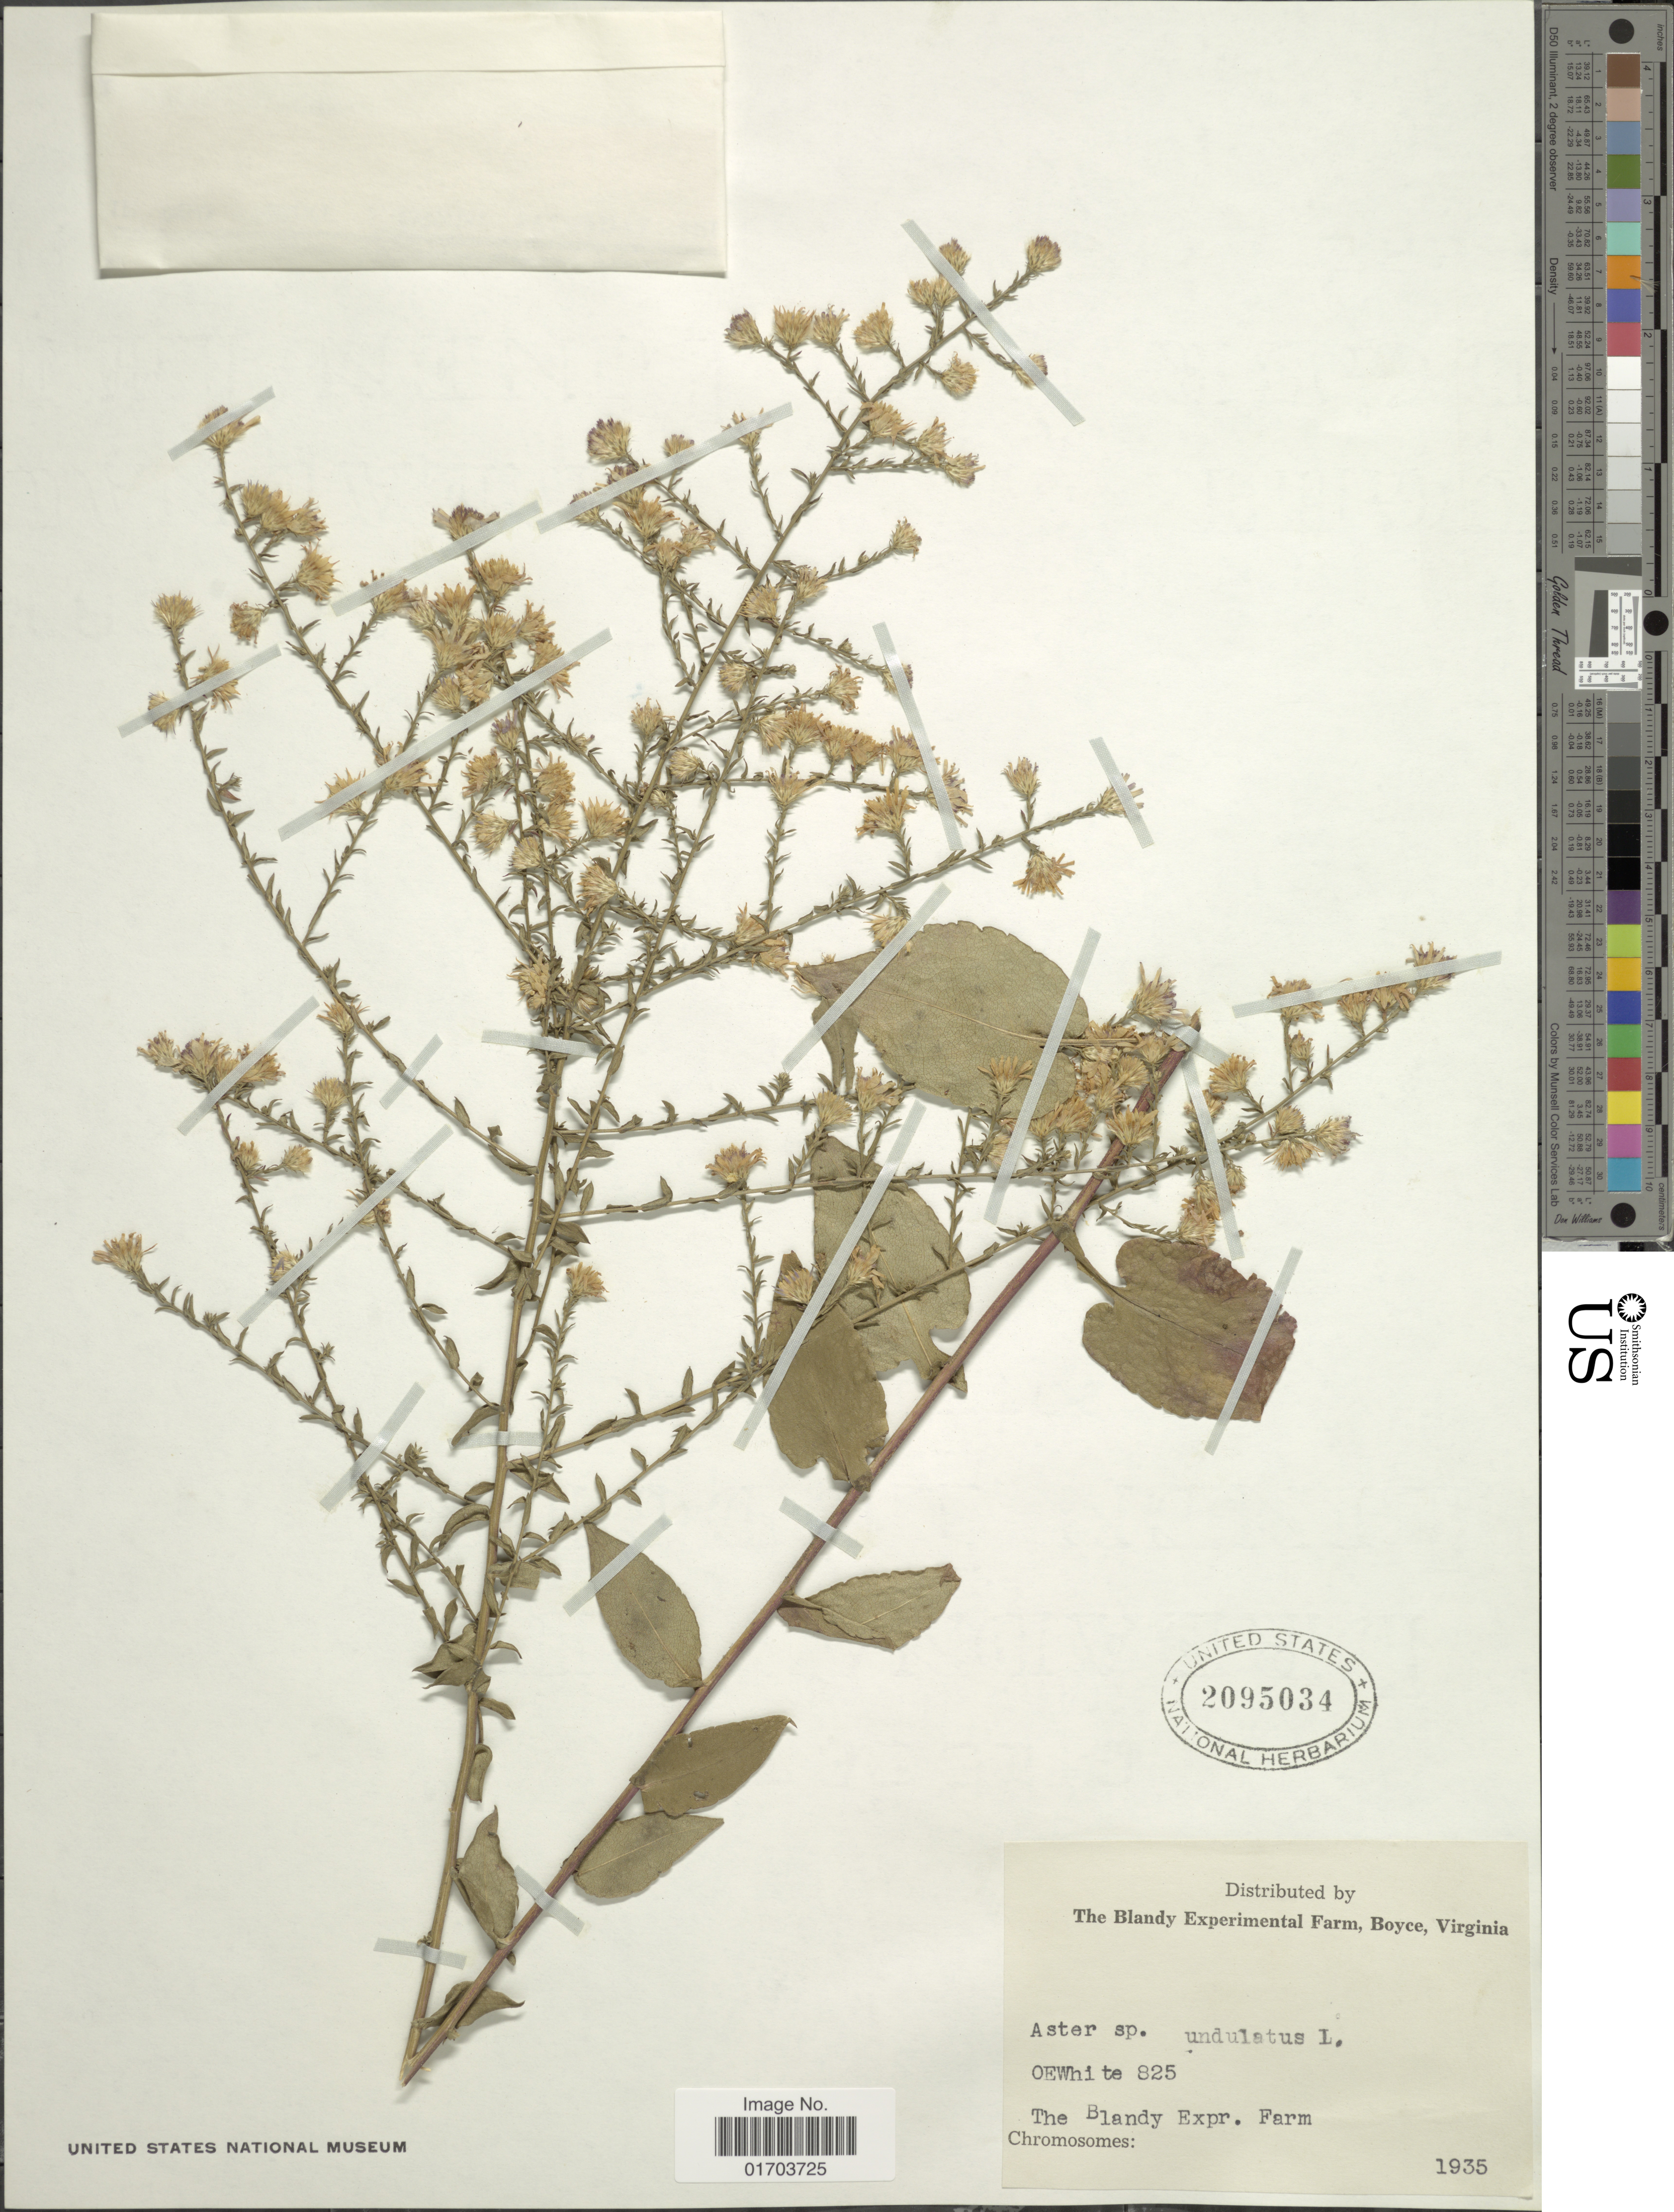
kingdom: Plantae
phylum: Tracheophyta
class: Magnoliopsida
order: Asterales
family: Asteraceae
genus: Symphyotrichum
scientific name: Symphyotrichum undulatum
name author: (L.) G.L. Nesom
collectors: O. E. White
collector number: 825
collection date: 1935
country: United States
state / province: Virginia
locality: The Blandy Experimental Farm, Boyce, Virginia.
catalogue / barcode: US 2095034